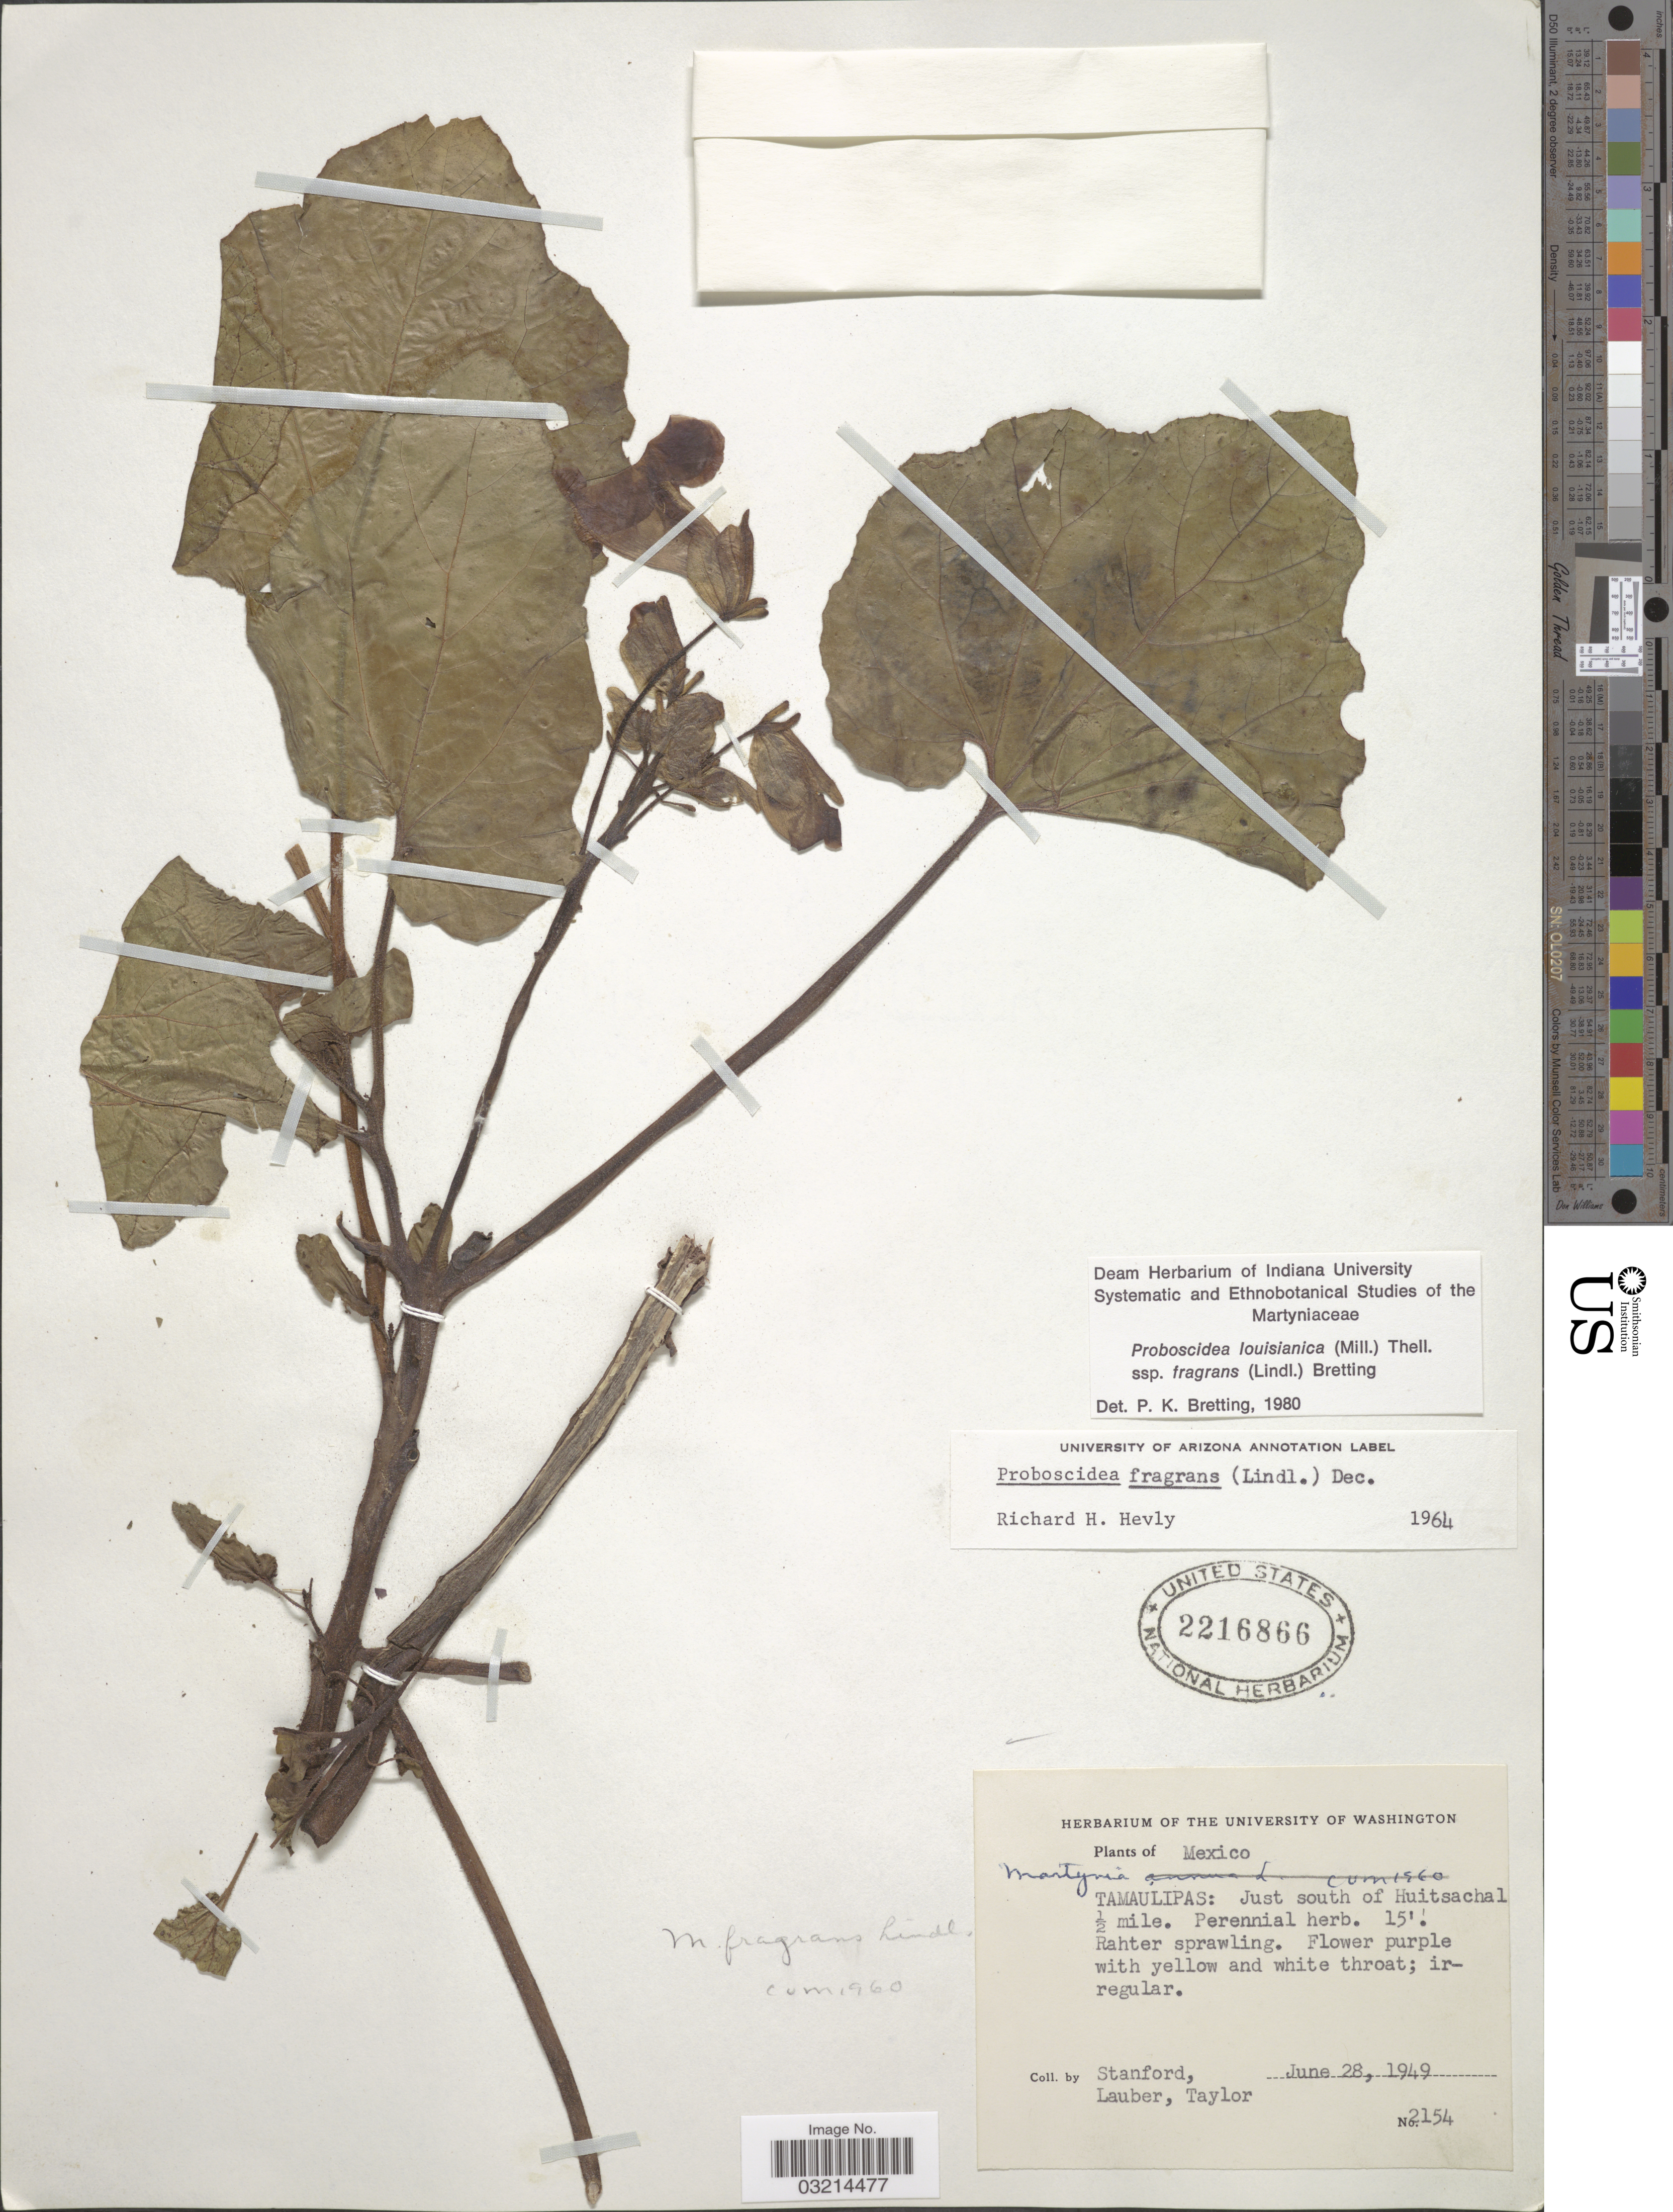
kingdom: Plantae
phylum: Tracheophyta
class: Magnoliopsida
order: Lamiales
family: Martyniaceae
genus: Proboscidea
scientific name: Proboscidea louisianica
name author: Thell.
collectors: -. Stanford, Lauber, -- & -- Taylor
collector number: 2154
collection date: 1949-06-28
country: Mexico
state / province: Tamaulipas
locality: Just south of Huitsachal ½ mile.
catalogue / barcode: US 2216866